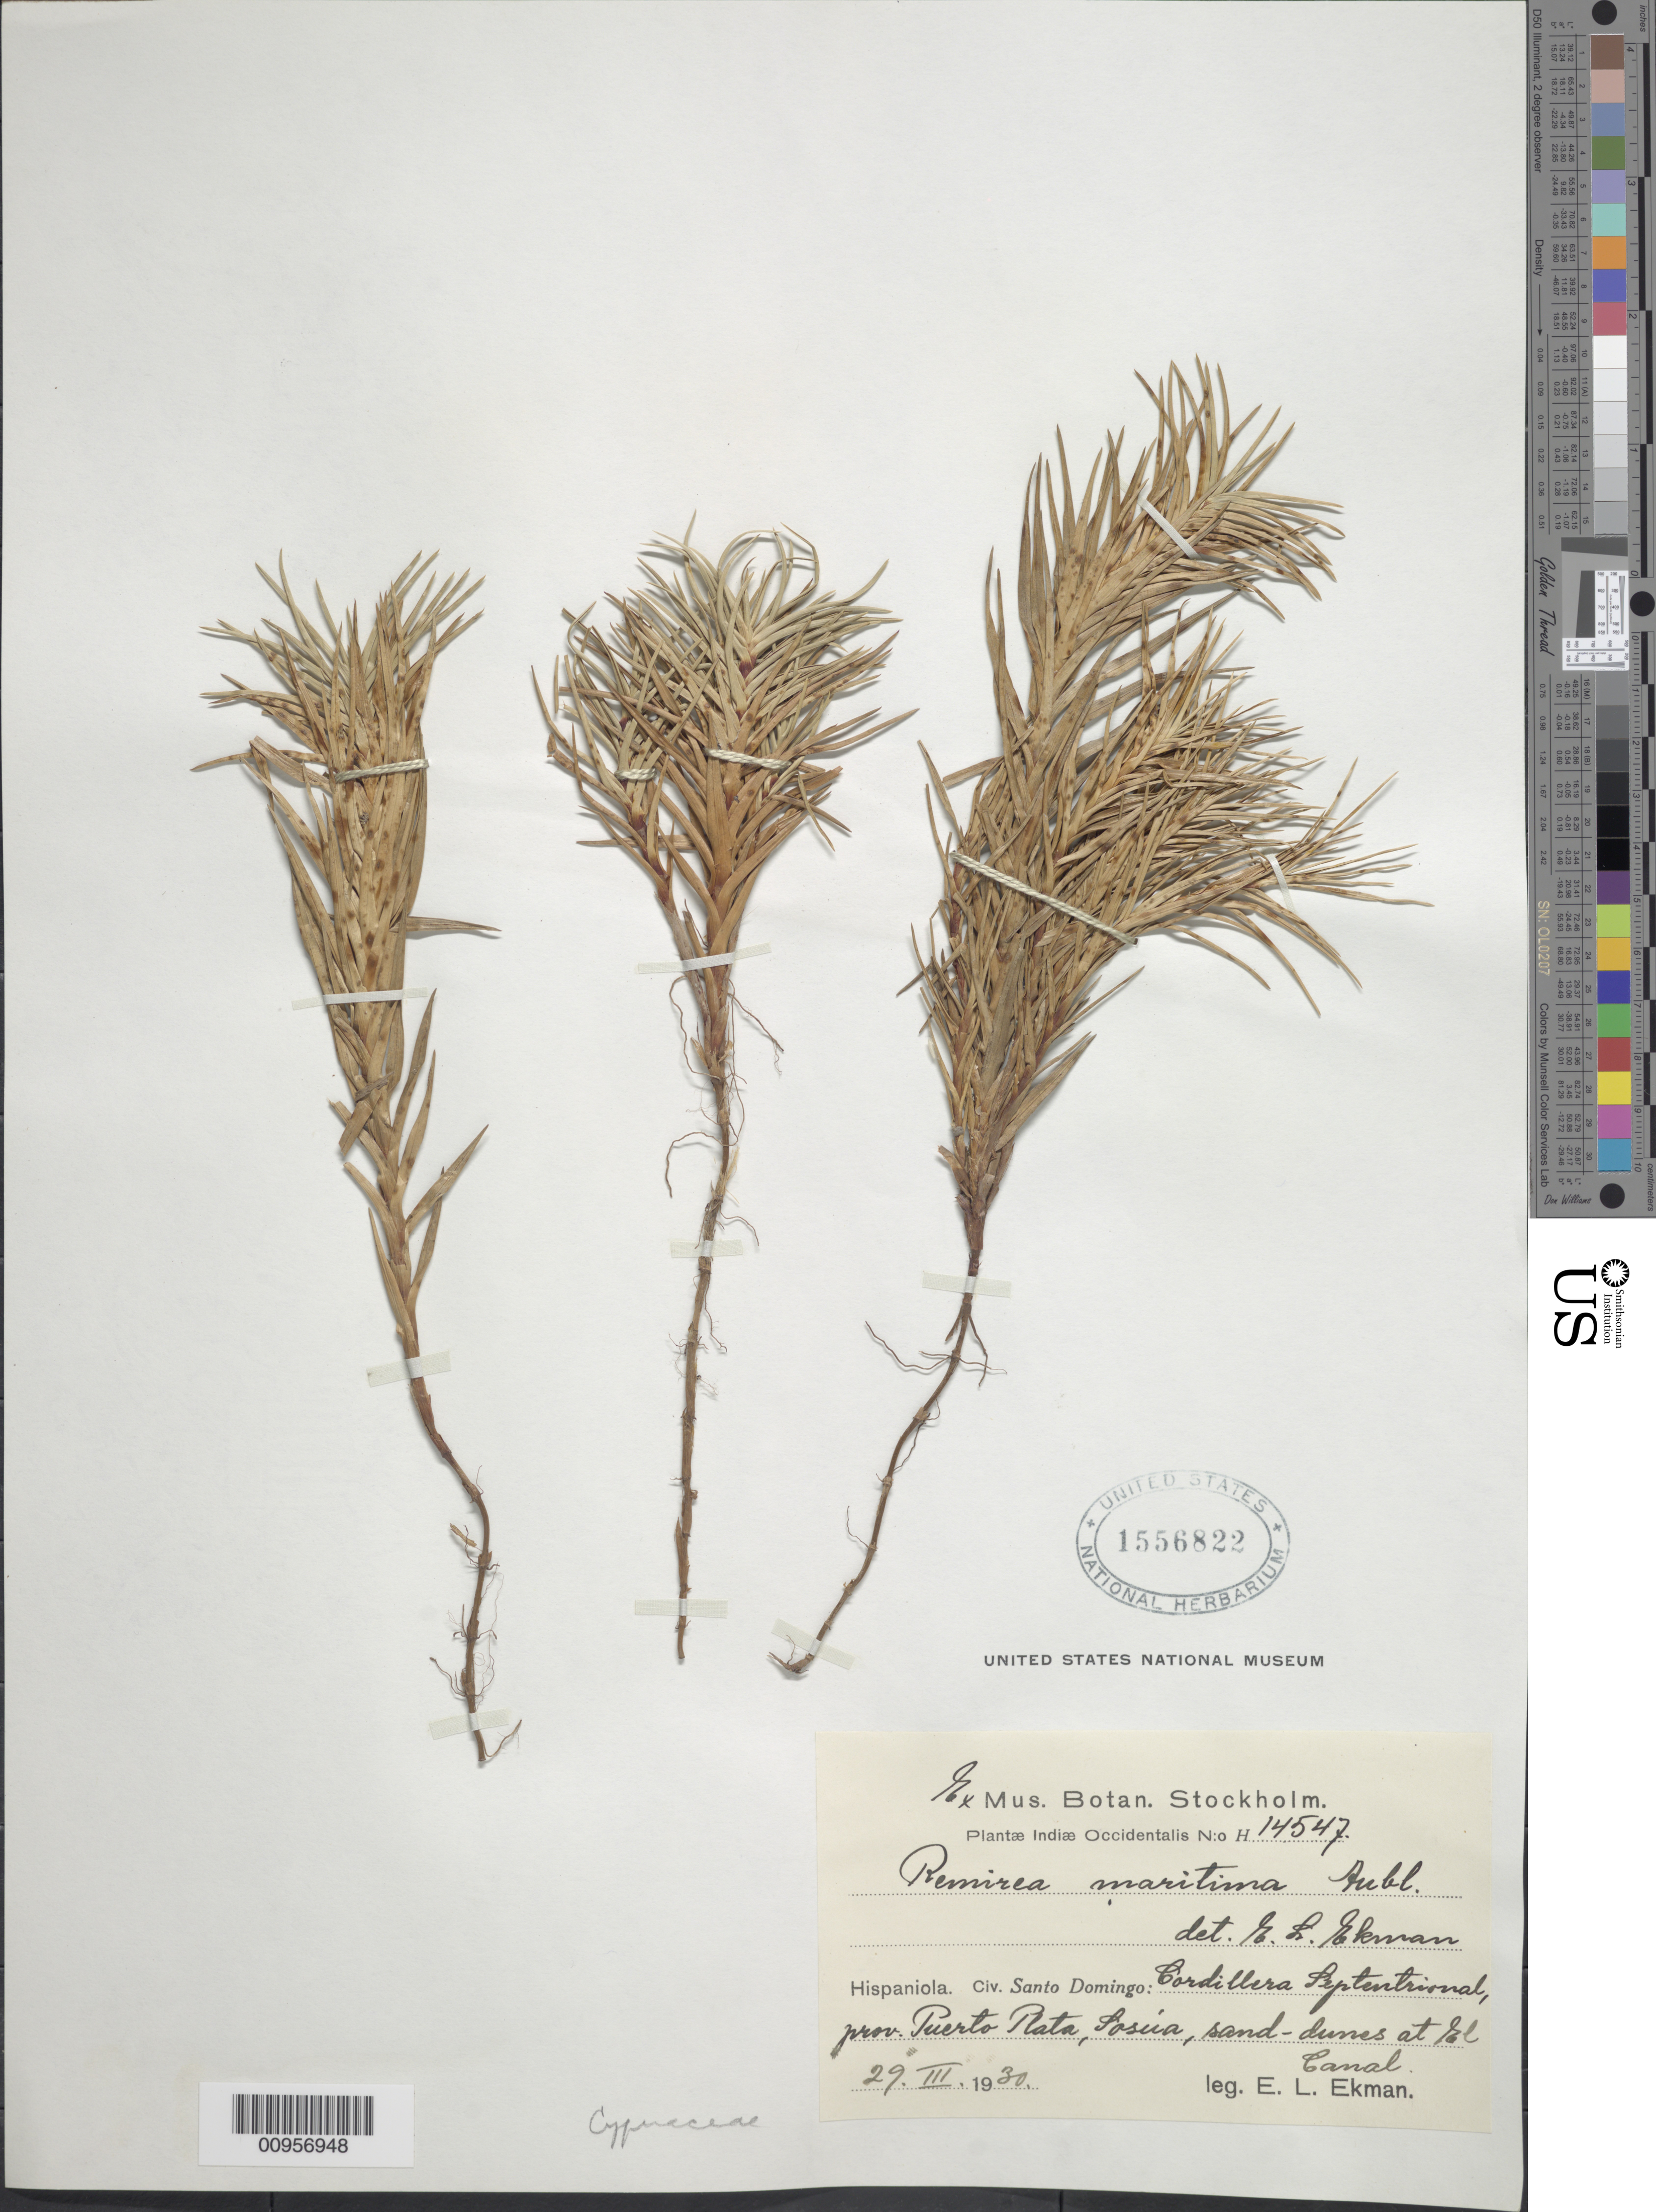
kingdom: Plantae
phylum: Tracheophyta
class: Liliopsida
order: Poales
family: Cyperaceae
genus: Cyperus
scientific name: Cyperus pedunculatus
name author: (R. Br.) J. Kern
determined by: Strong, M. T., (US), Smithsonian Institution - National Museum of Natural History (UNITED STATES)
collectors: E. L. Ekman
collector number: H 14547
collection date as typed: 29 Mar 1930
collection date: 1930-03-29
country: Dominican Republic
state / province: Puerto Plata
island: Hispaniola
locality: Cordillera Septentrional, Sosúa, sand-dunes at El Canal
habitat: Sand-dunes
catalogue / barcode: US 1556822